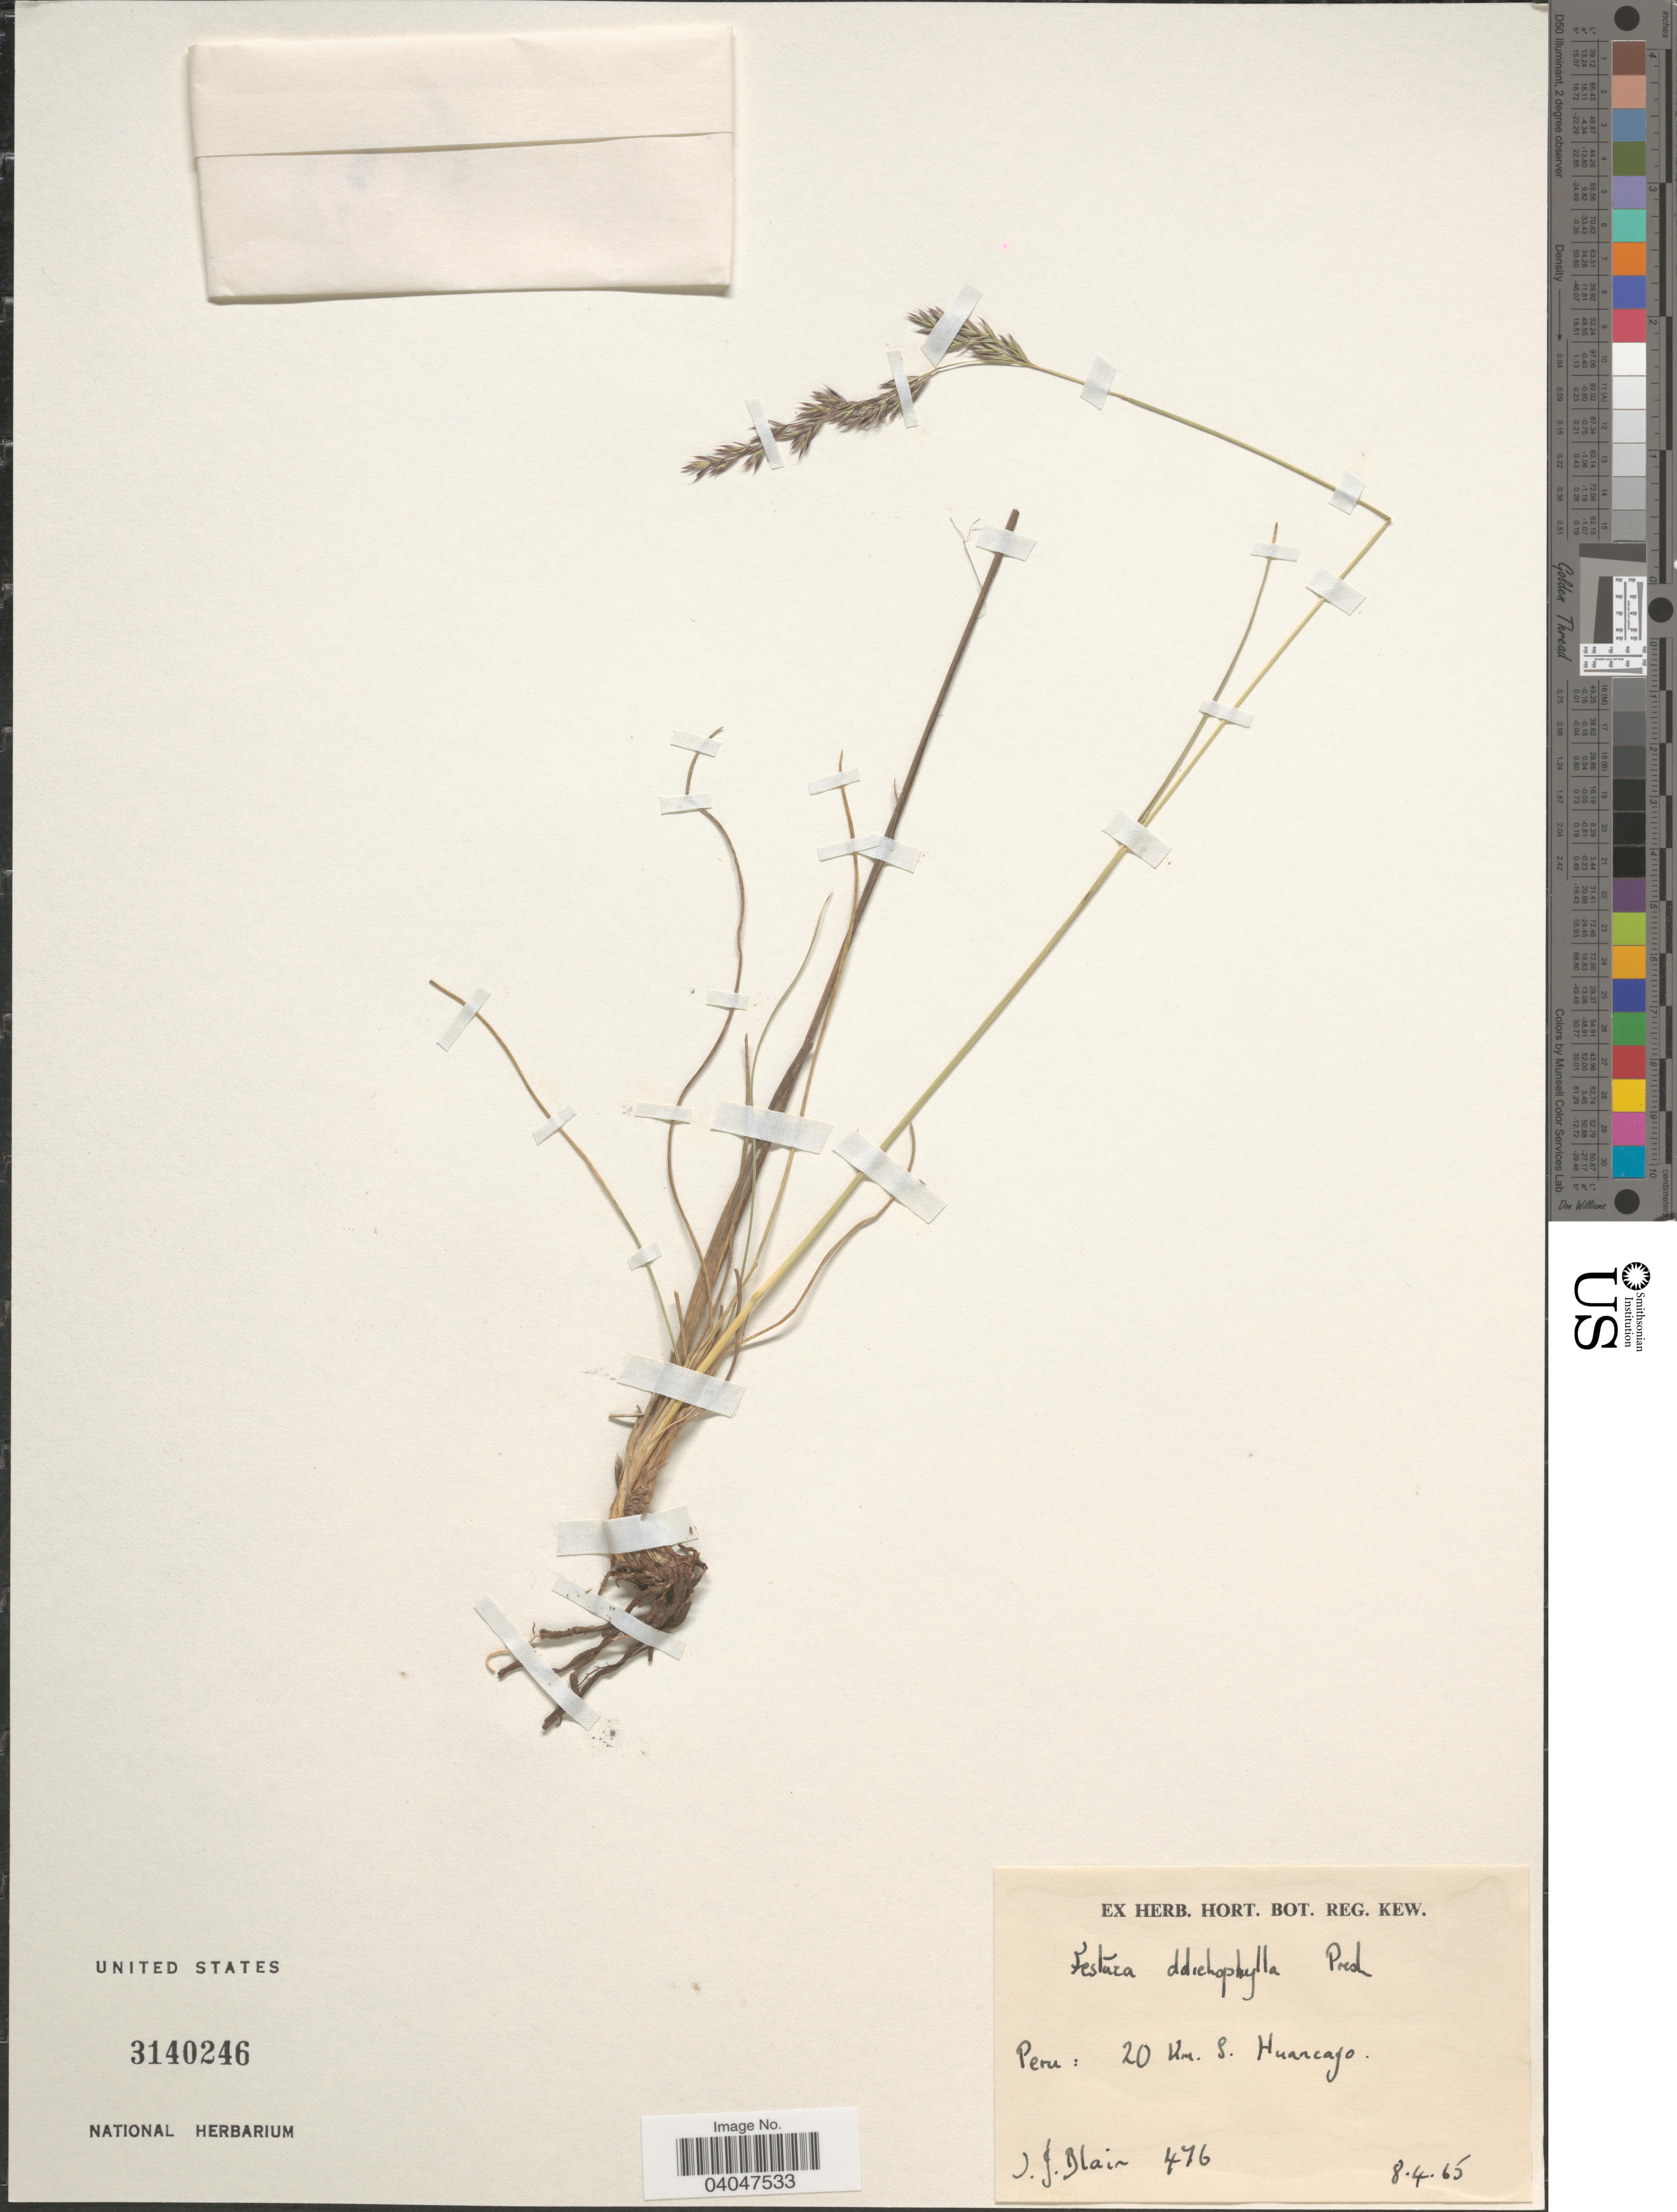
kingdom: Plantae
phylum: Tracheophyta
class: Liliopsida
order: Poales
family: Poaceae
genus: Festuca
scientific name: Festuca dolichophylla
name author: J. Presl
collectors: I. Blair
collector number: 476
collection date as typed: Transcribed d/m/y: 8/4/65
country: Peru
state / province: Junín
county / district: Huancayo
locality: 20 Km. S. Huancayo.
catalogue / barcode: US 3140246